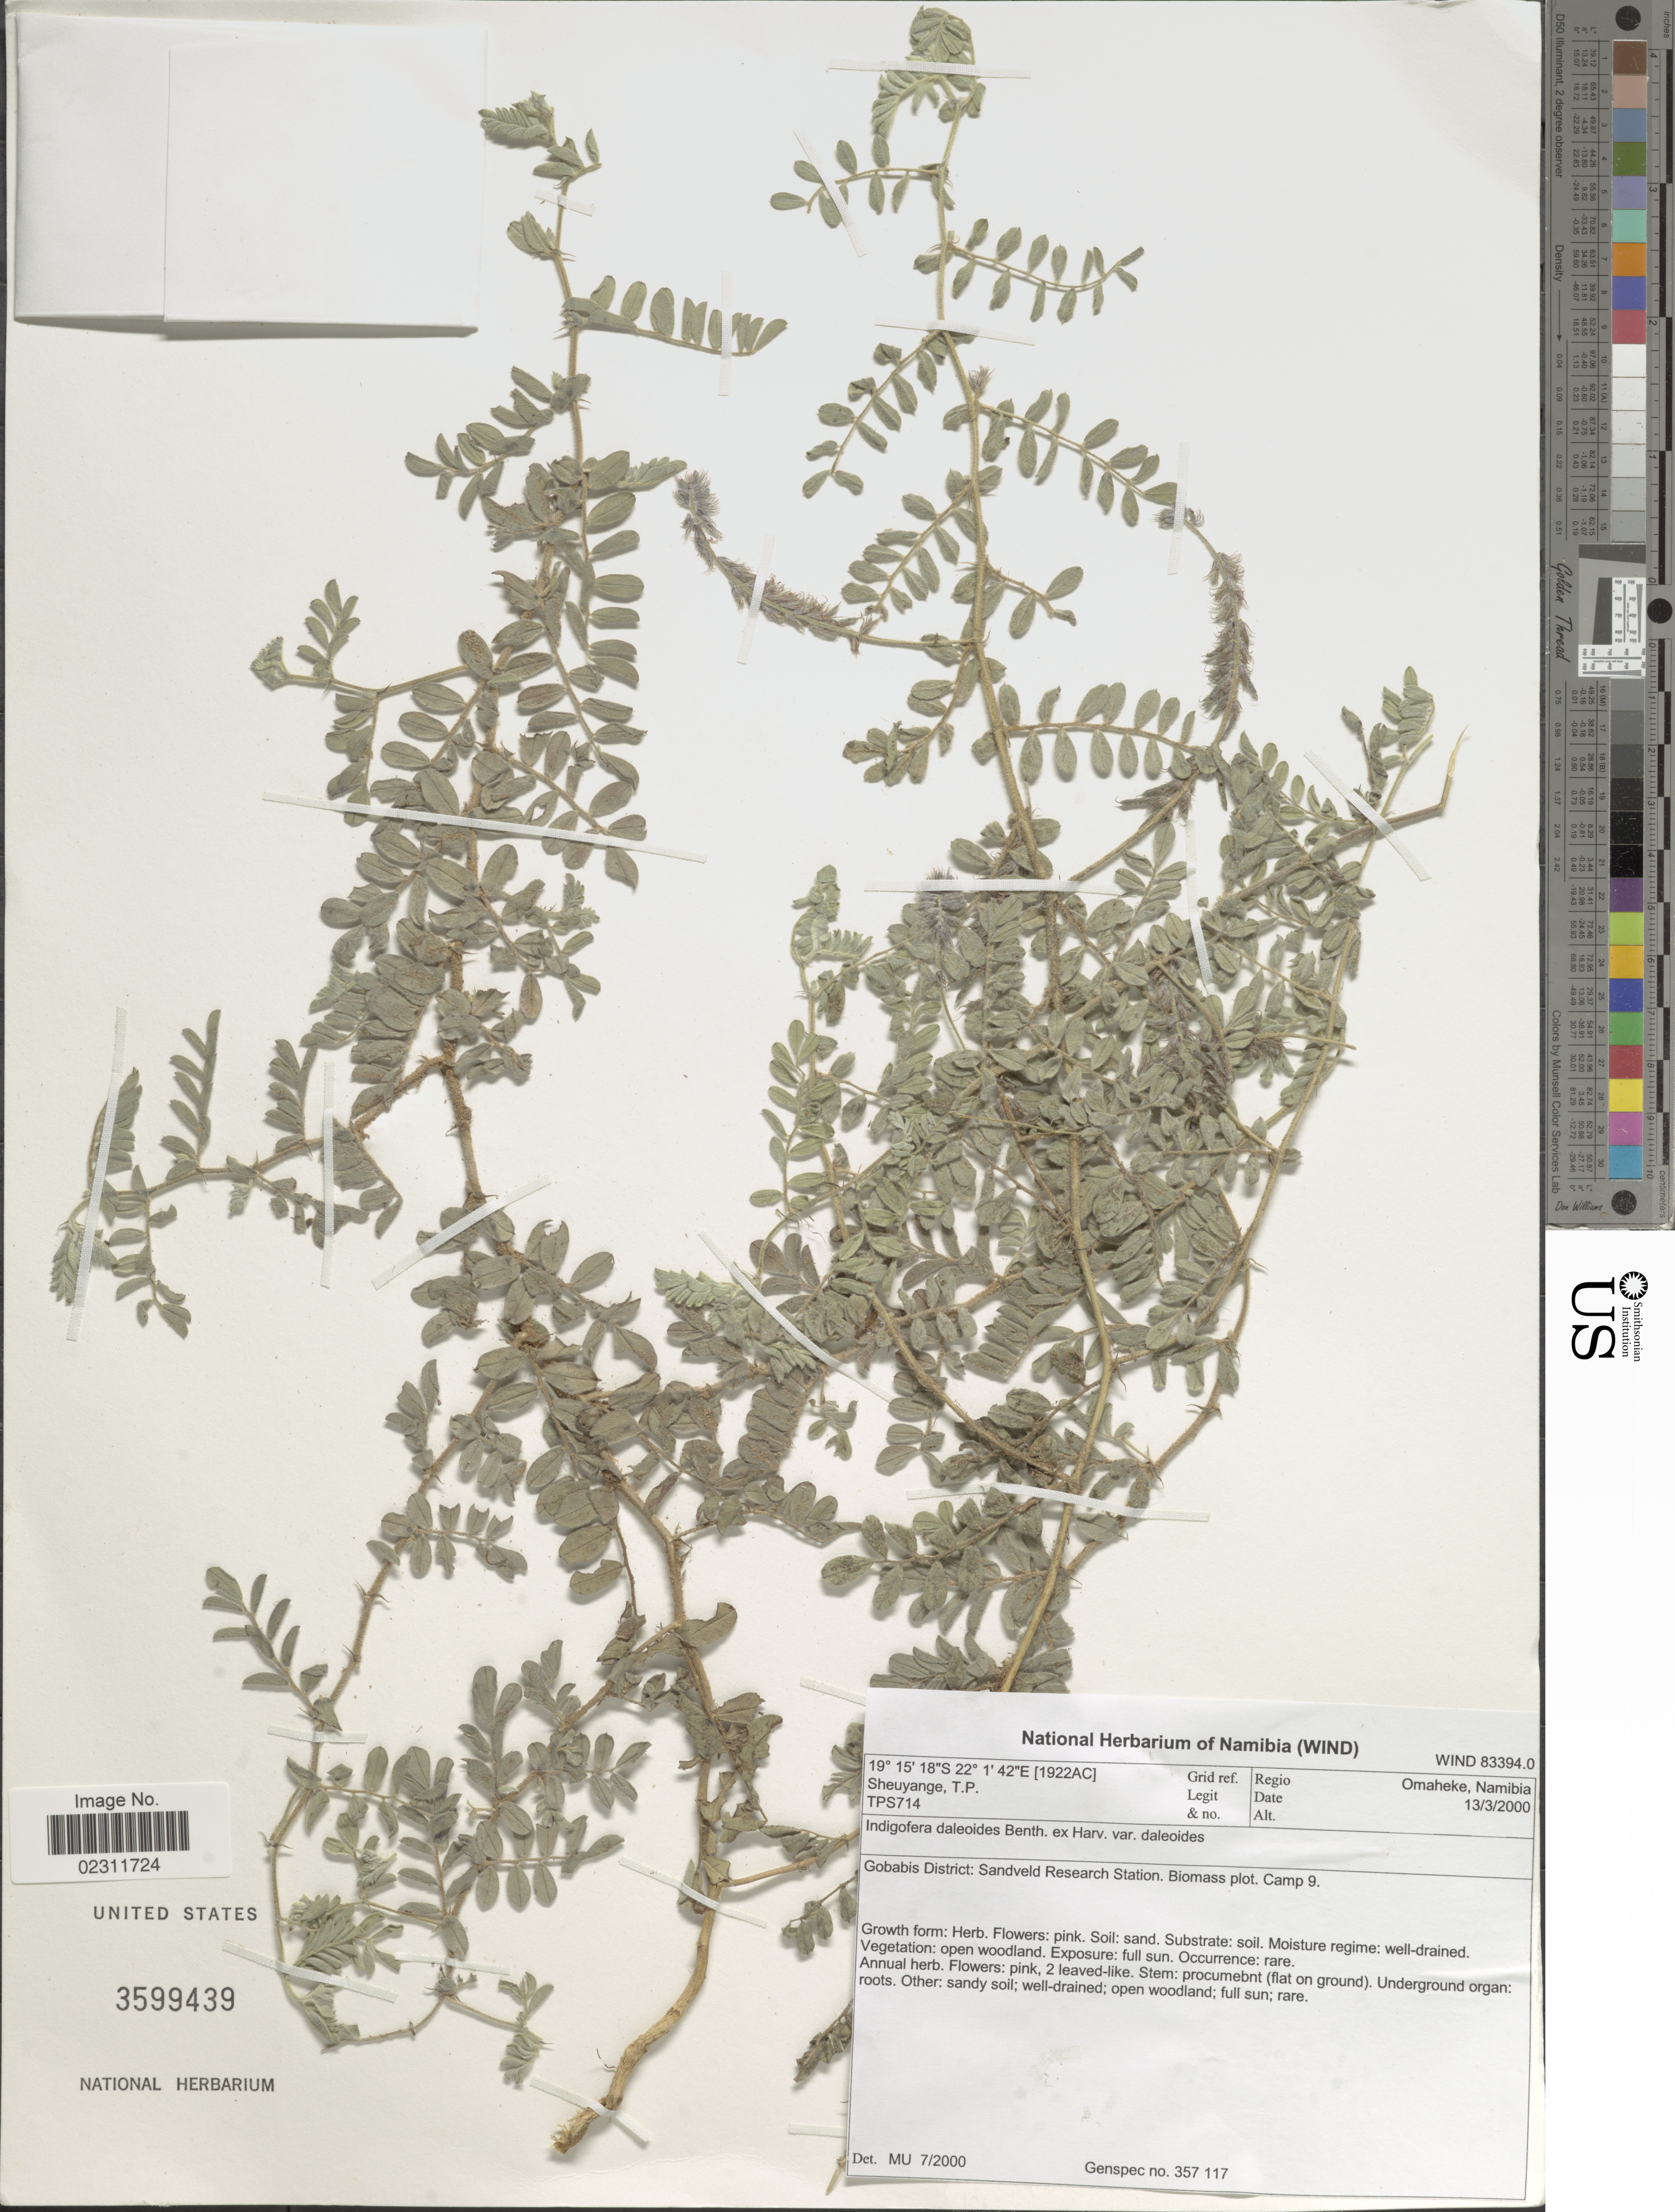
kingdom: Plantae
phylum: Tracheophyta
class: Magnoliopsida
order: Fabales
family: Fabaceae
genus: Indigofera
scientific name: Indigofera daleoides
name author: Harv.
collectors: T. Sheuyange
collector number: TPS14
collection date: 2000-03-13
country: Namibia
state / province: Omaheke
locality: Gobabis District, Sandveld Research Station, Biomass plot, Camp 9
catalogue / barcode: US 3599439